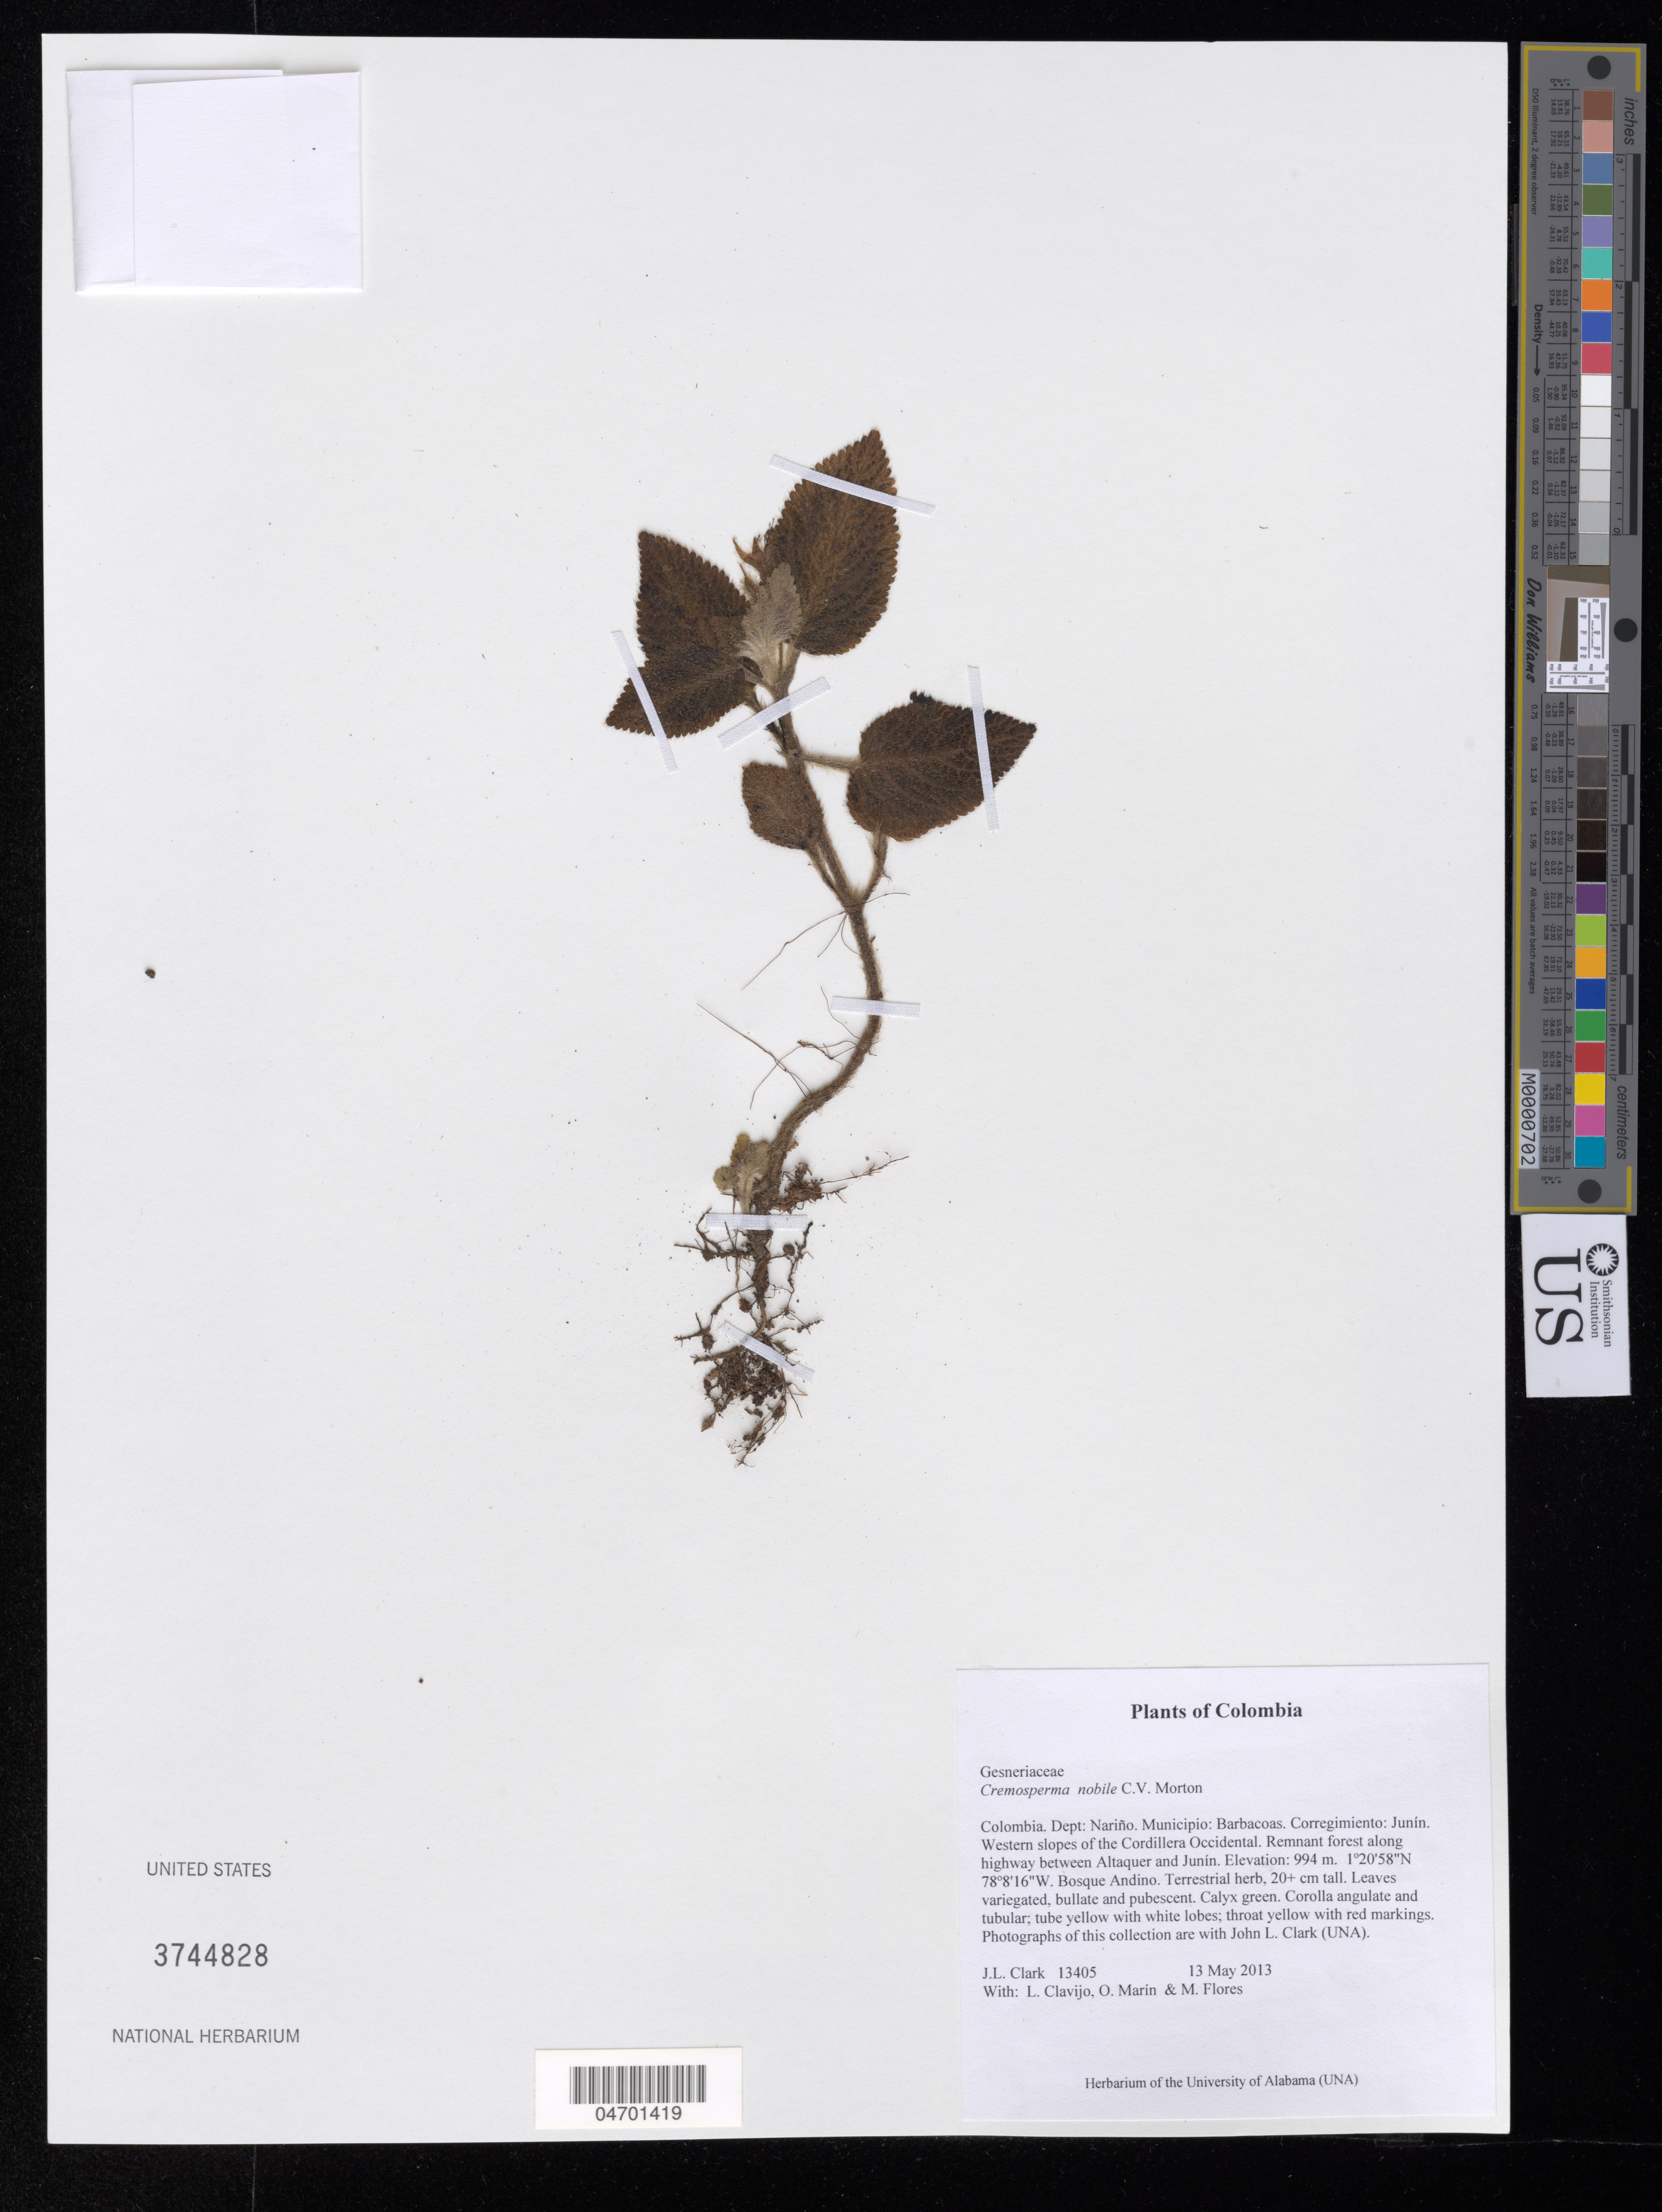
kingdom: Plantae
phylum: Tracheophyta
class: Magnoliopsida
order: Lamiales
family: Gesneriaceae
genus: Cremosperma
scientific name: Cremosperma nobile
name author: C.V. Morton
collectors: J. L. Clark, L. Clavijo, J. Howieson & M. Flores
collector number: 13405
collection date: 2013-05-13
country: Colombia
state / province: Nariño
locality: Dept: Nariño. Municipio: Barbacoas. Corregimiento: Junín. Western slopes of the Cordillera Occidental. Remnant forest along highway between Altaquer and Junín.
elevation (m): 994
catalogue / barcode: US 3744828